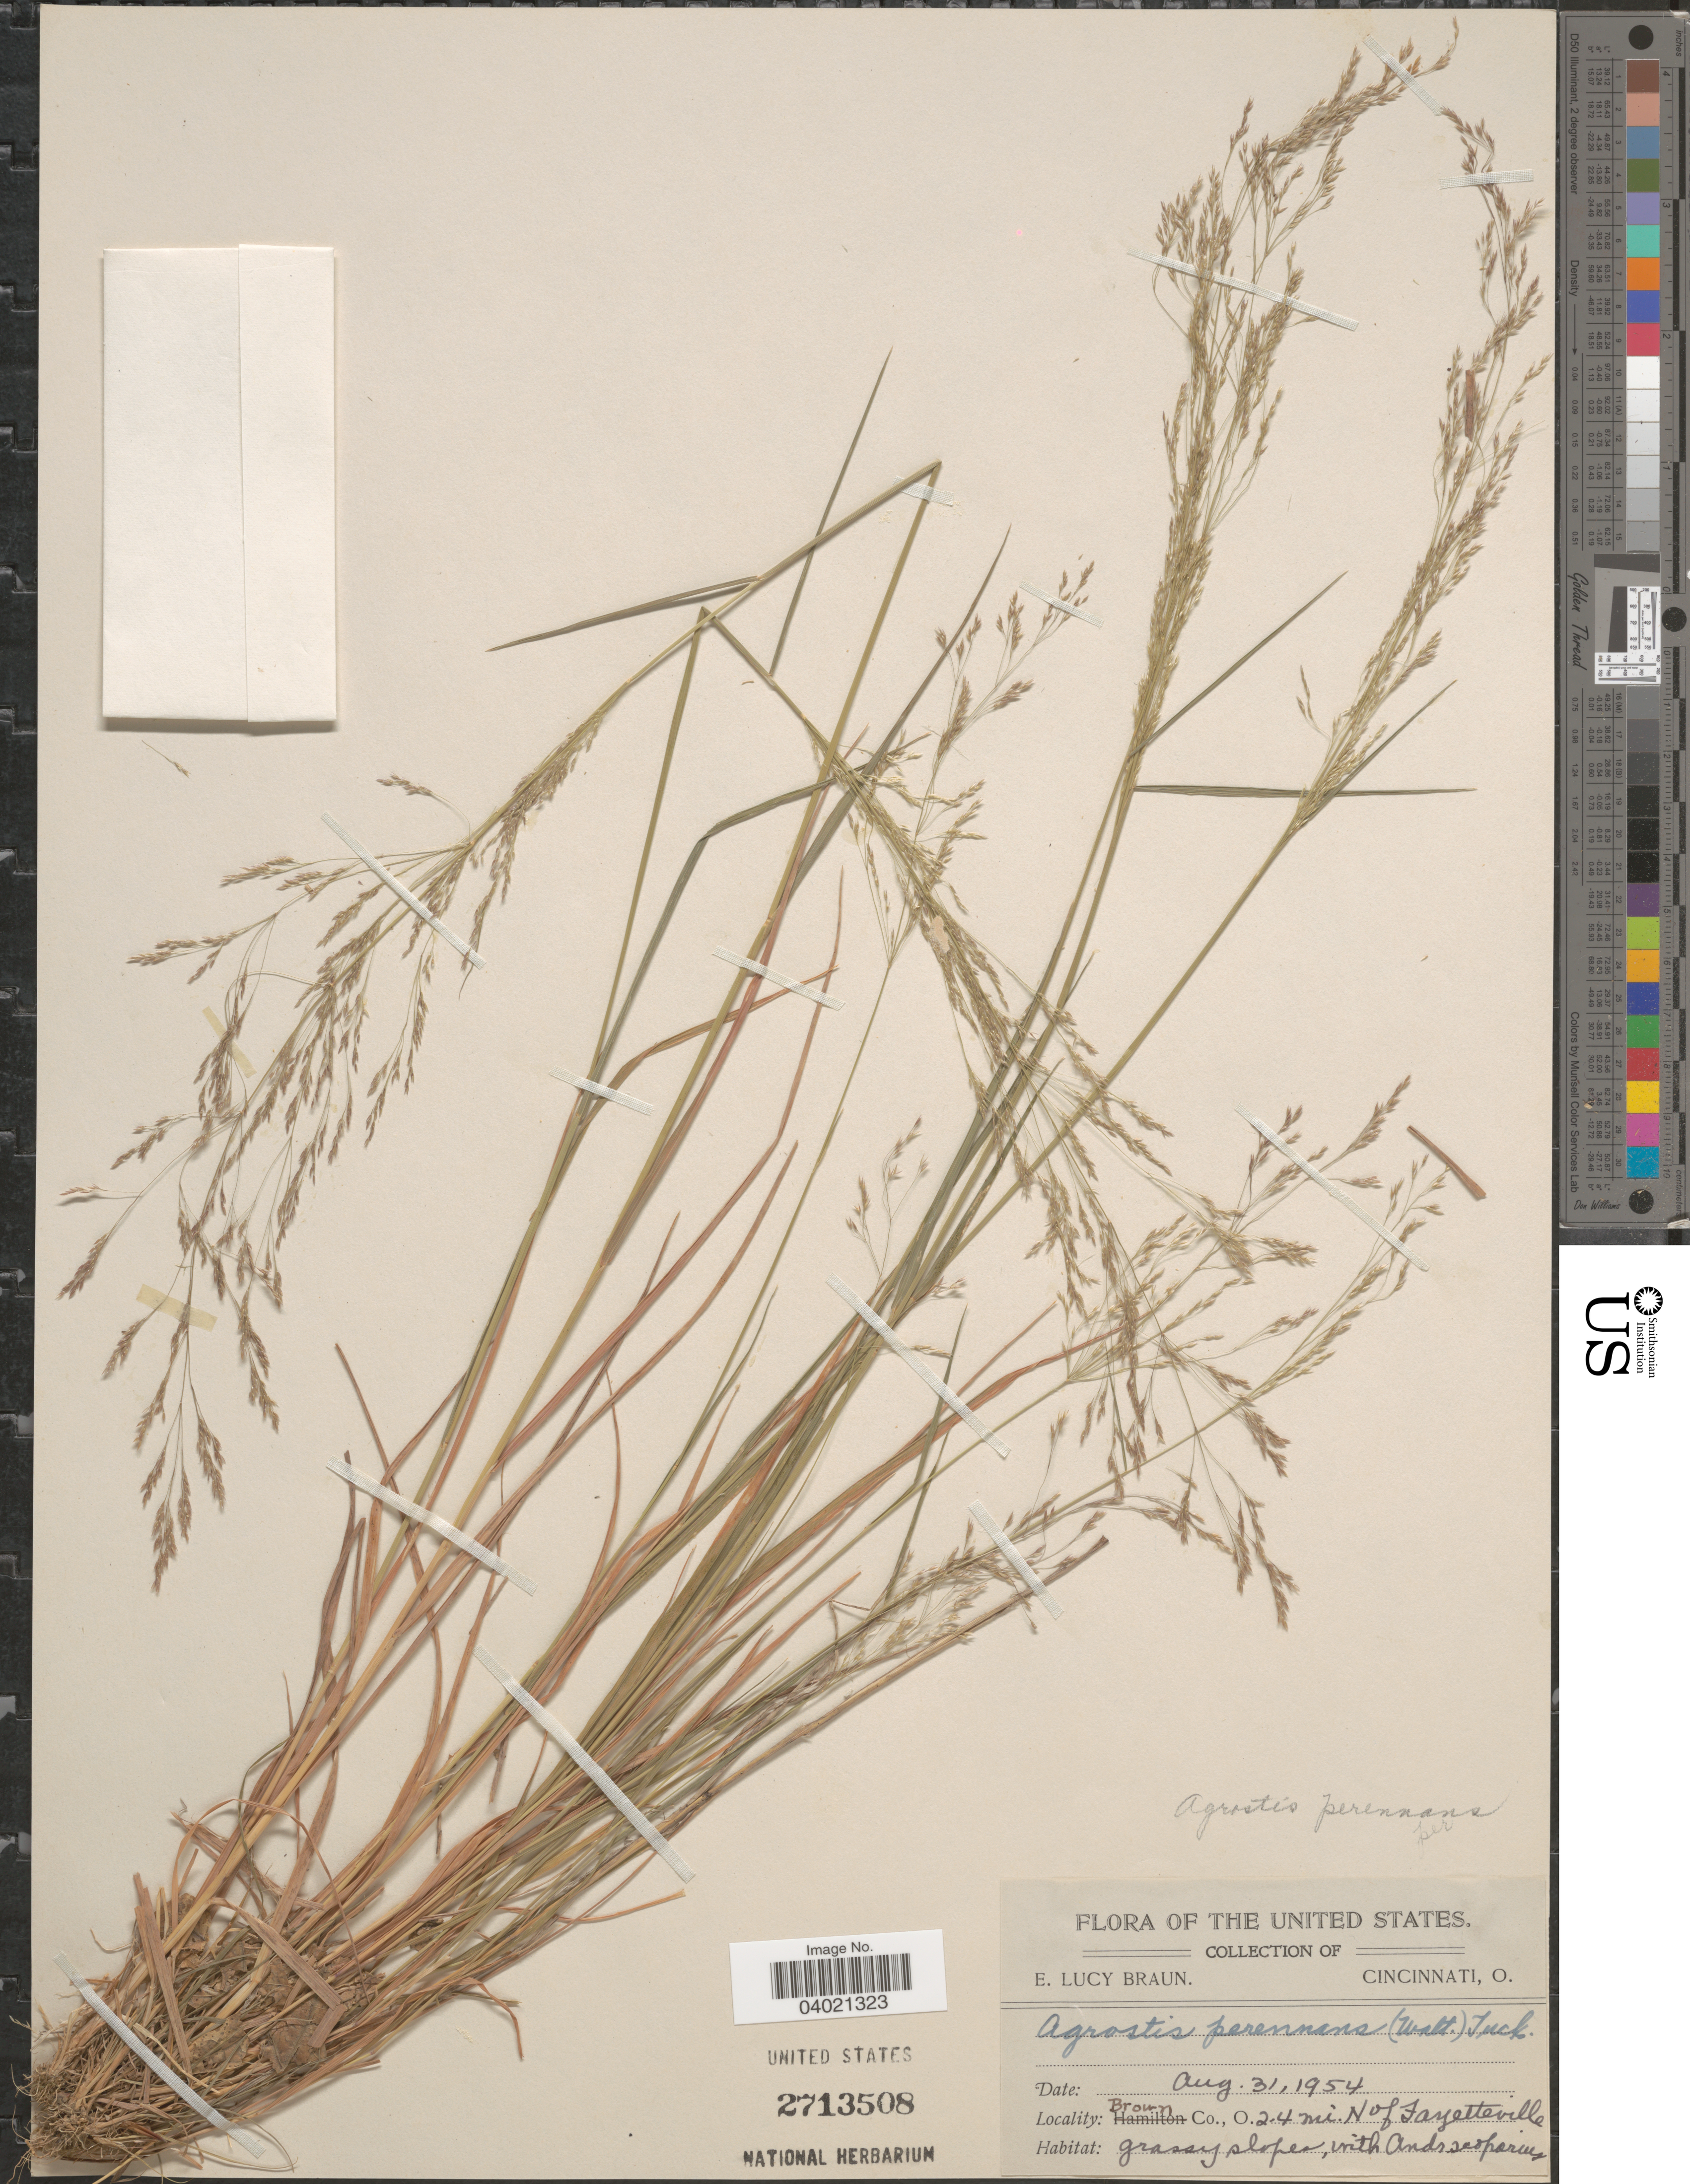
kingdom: Plantae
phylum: Tracheophyta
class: Liliopsida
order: Poales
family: Poaceae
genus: Agrostis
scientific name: Agrostis perennans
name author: (Walter) Tuck.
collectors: E. L. Braun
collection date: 1954-08-31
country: United States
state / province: Ohio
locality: Brown Co. 2-4 mi. N of Fayetteville.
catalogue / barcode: US 2713508